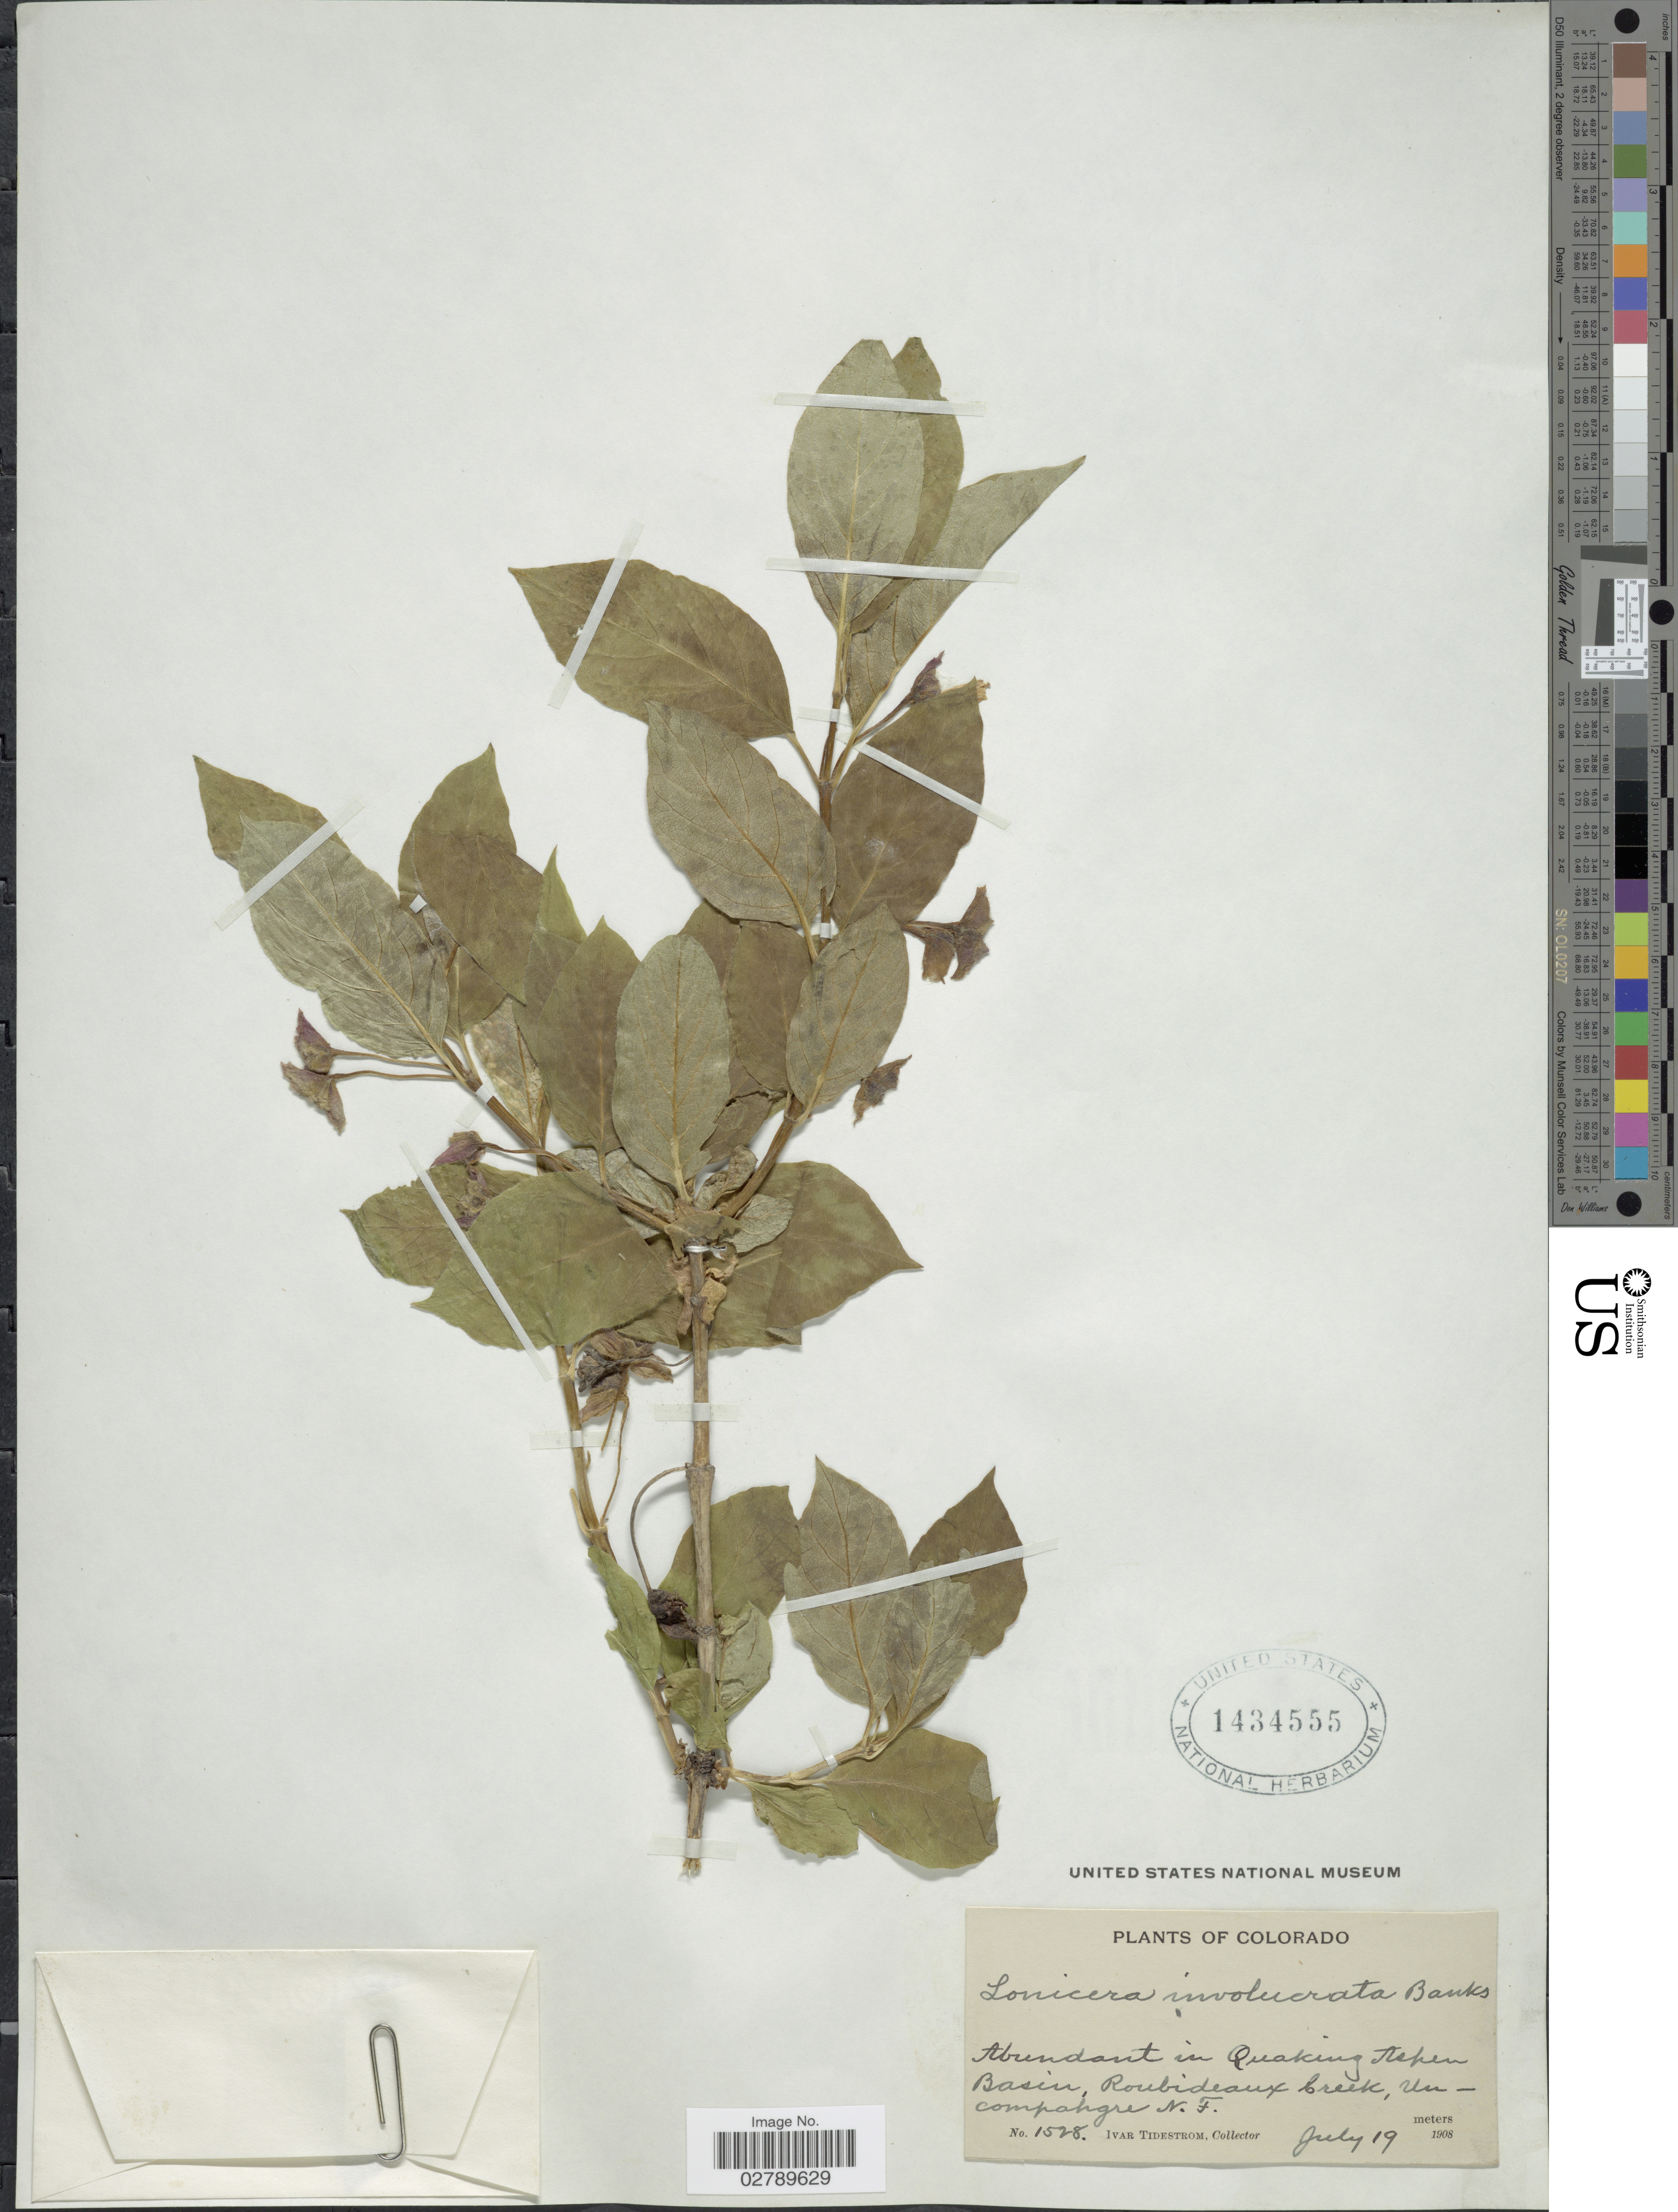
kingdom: Plantae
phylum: Tracheophyta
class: Magnoliopsida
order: Dipsacales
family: Caprifoliaceae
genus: Lonicera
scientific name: Lonicera involucrata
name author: (Richardson) Banks ex Spreng.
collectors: I. F. Tidestrom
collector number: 1528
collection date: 1908-07-19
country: United States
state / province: Colorado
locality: Abundant in Quaking Aspen Basin, Roubideaux Creek, Uncompahgre N. F.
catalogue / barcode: US 1434555